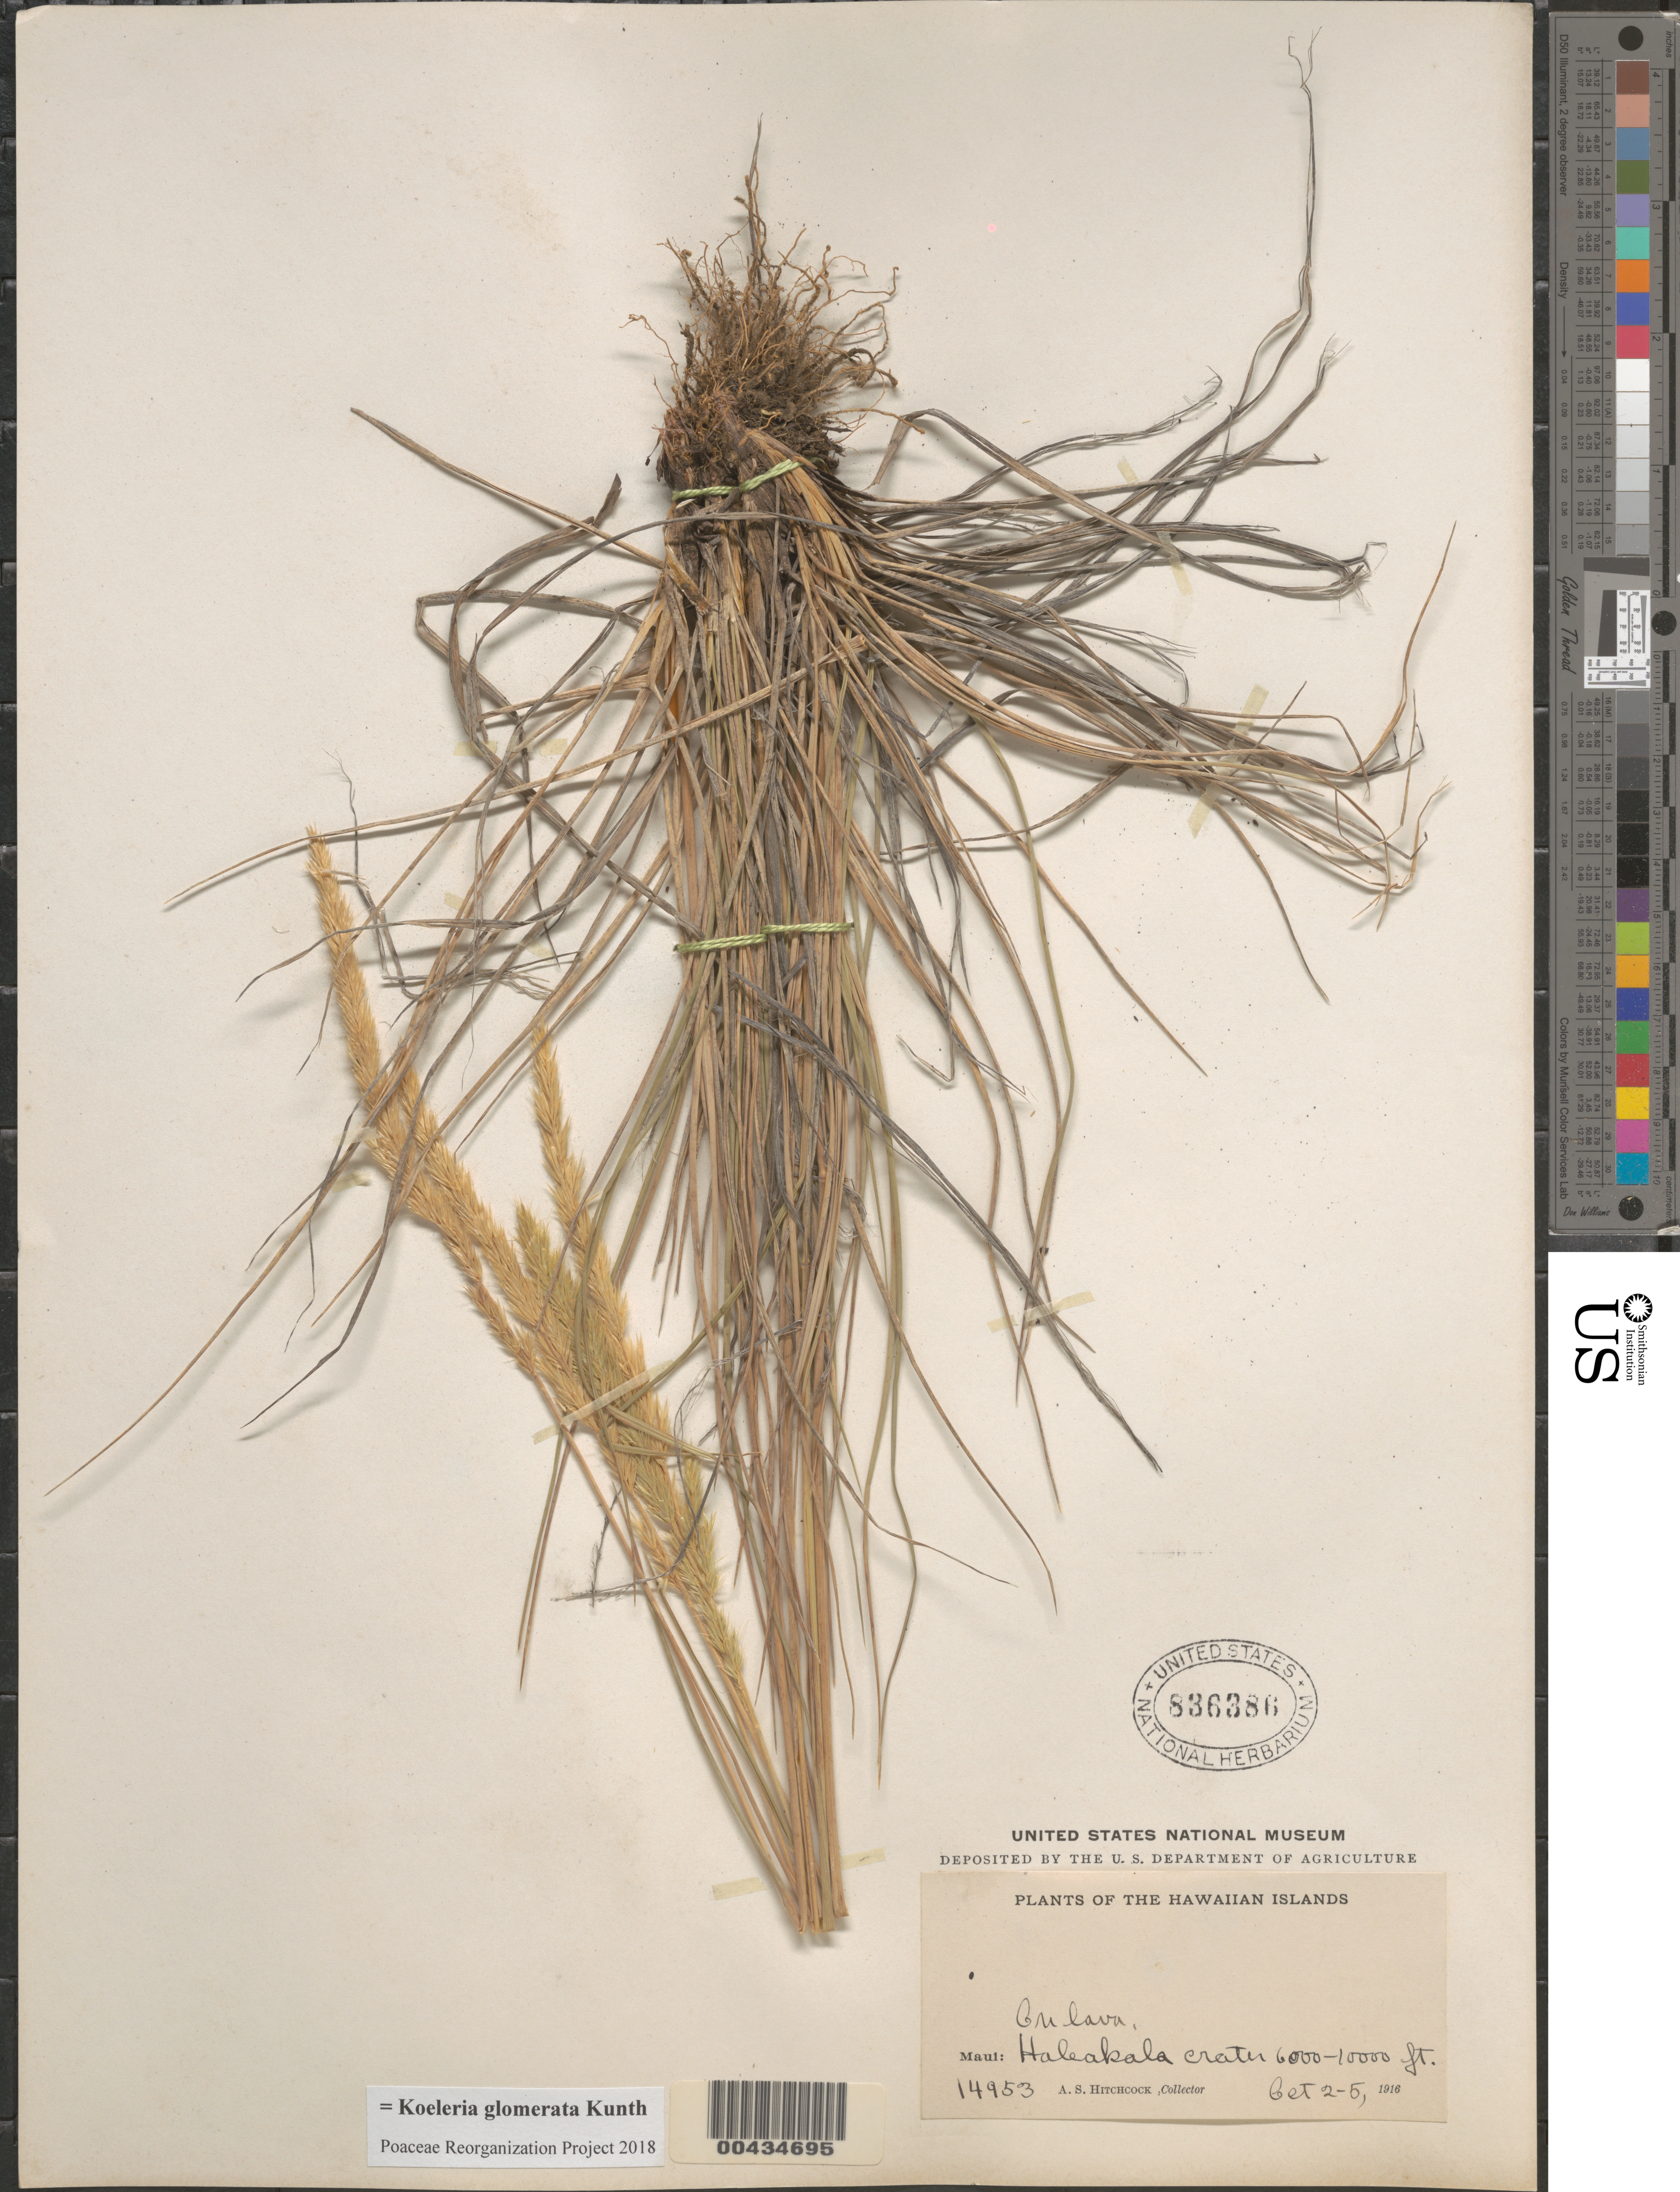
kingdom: Plantae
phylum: Tracheophyta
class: Liliopsida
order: Poales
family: Poaceae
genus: Koeleria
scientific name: Koeleria glomerata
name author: Kunth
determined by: Poaceae Reorganization Project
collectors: A. S. Hitchcock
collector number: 14953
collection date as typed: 2 Oct 1916 to 5 Oct 1916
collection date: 1916-10-02/1916-10-05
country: United States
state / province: Hawaii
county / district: Maui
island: Maui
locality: On lava, Haleakala crater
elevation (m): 1829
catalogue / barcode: US 836386